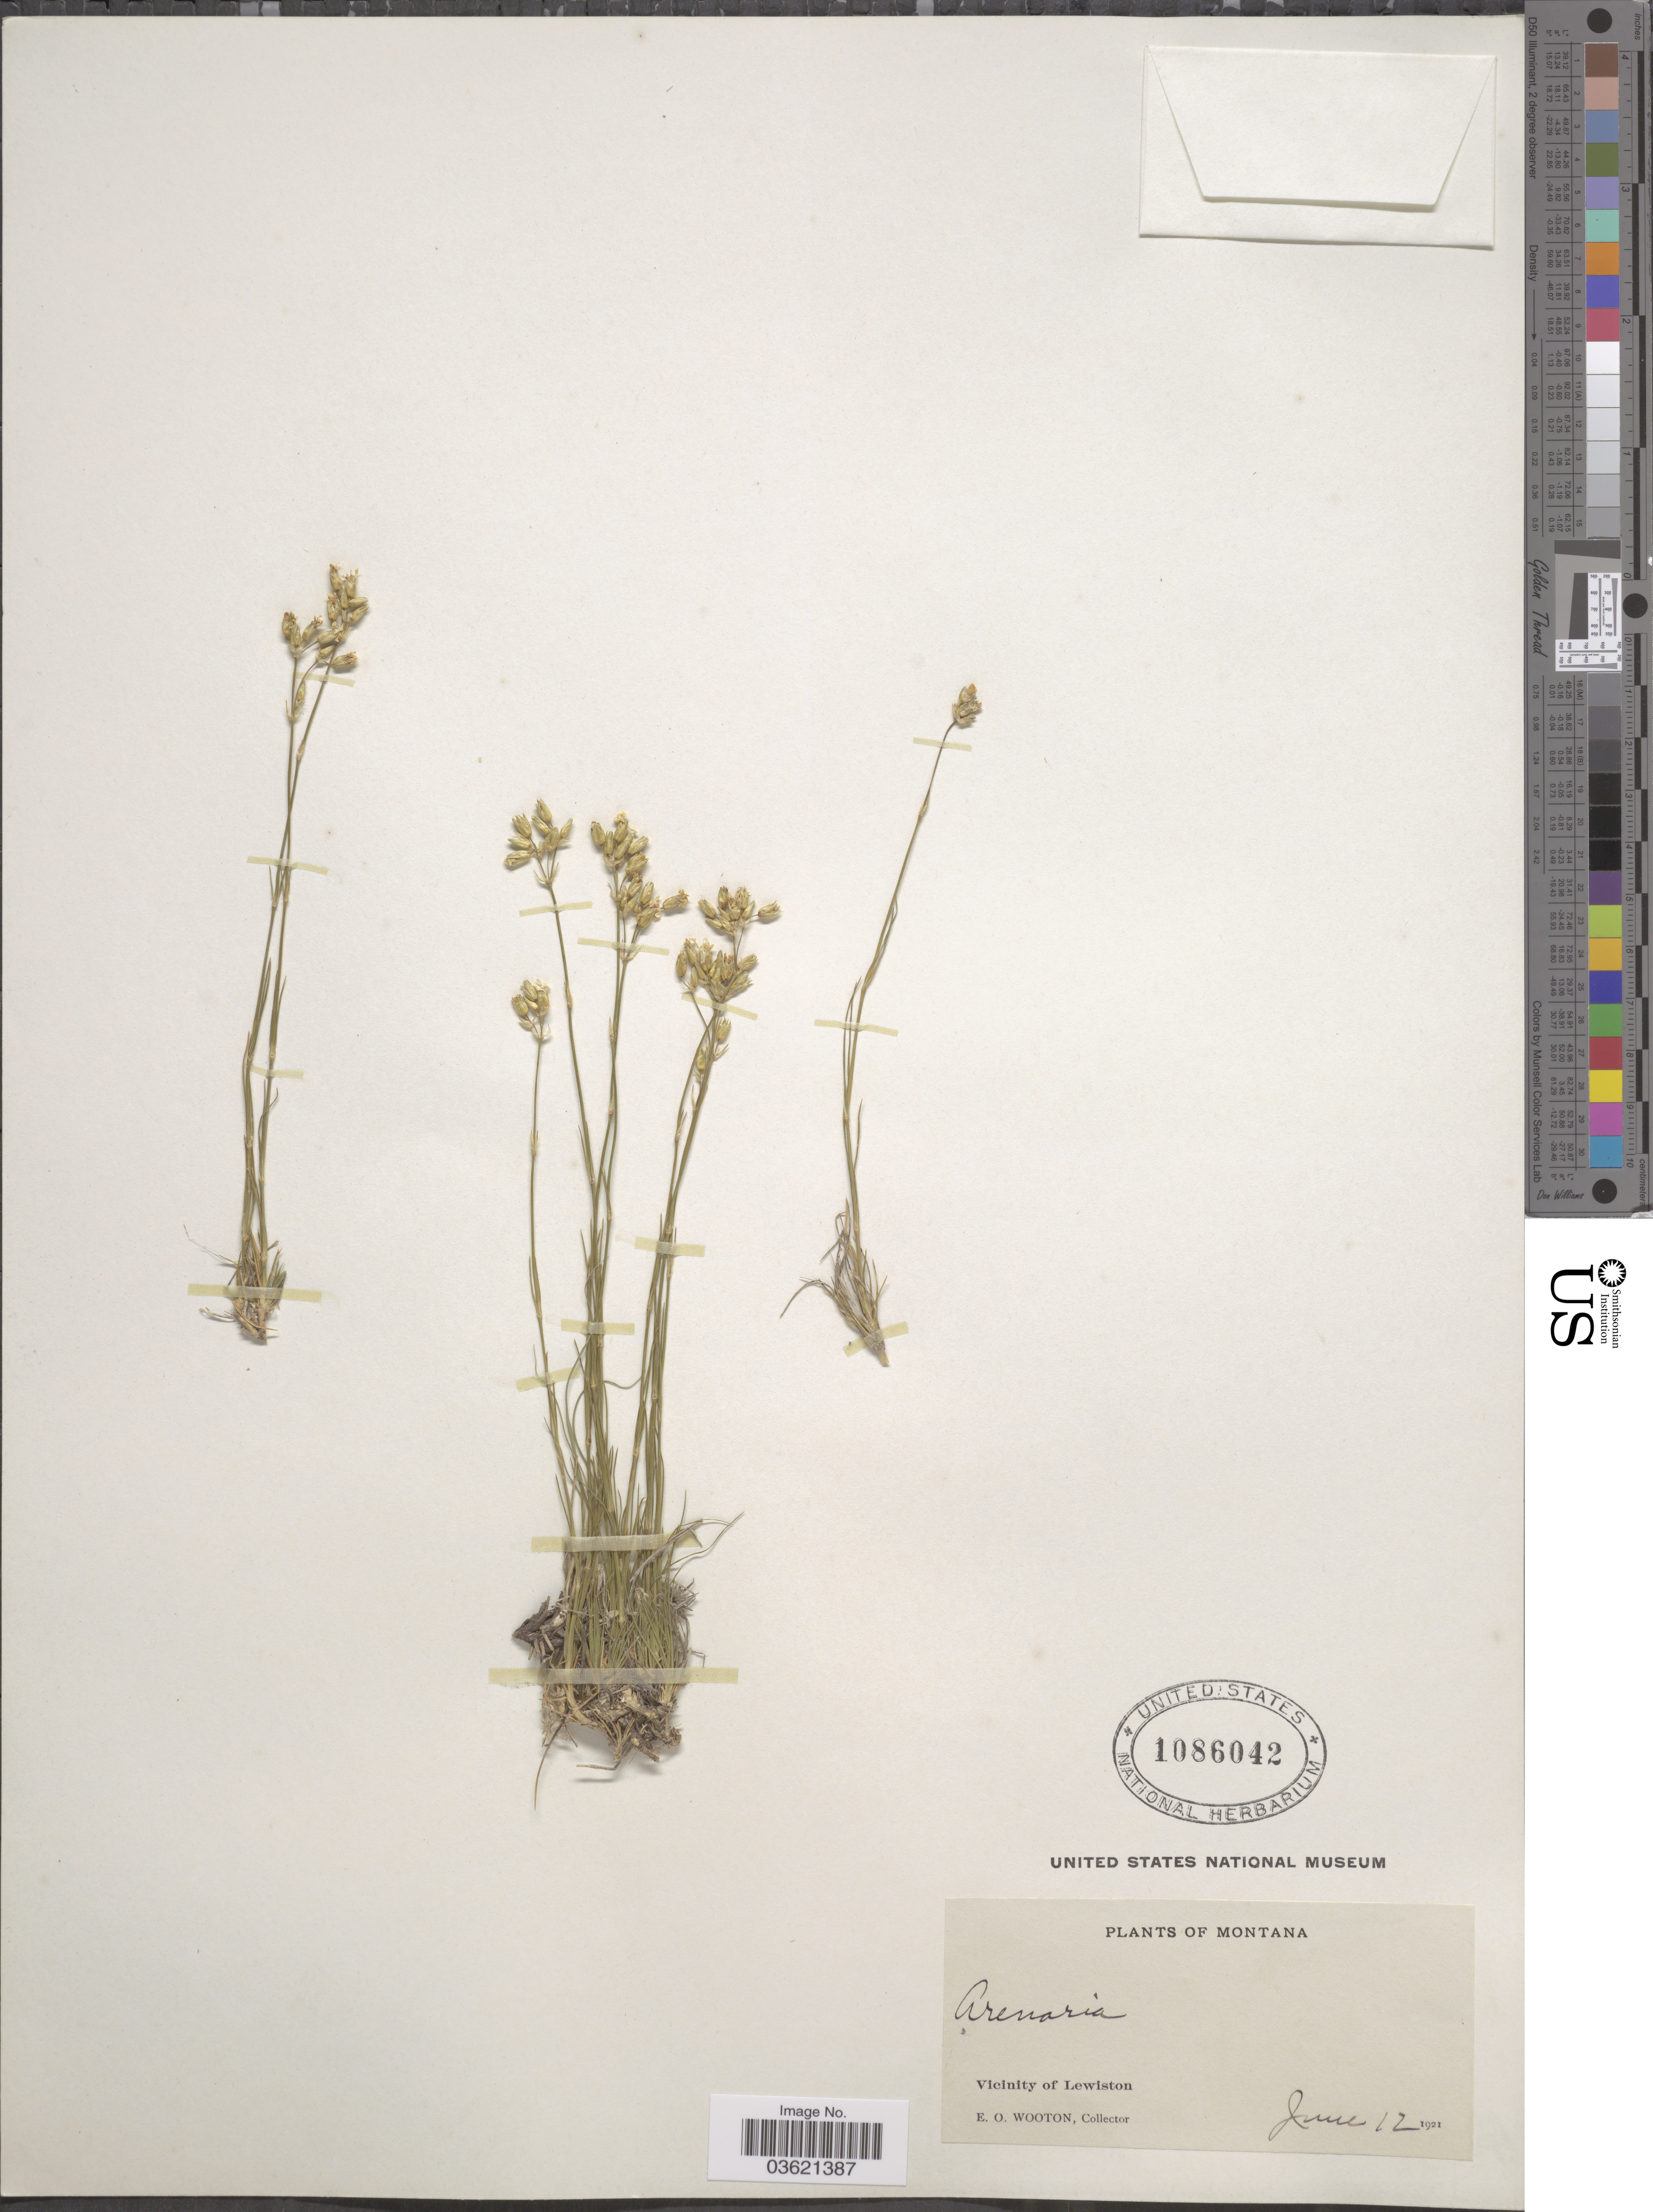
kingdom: Plantae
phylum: Tracheophyta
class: Magnoliopsida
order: Caryophyllales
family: Caryophyllaceae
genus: Arenaria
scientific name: Arenaria sp.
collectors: E. O. Wooton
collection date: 1921-06-12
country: United States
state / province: Montana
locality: Vicinity of Lewiston.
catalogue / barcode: US 1086042